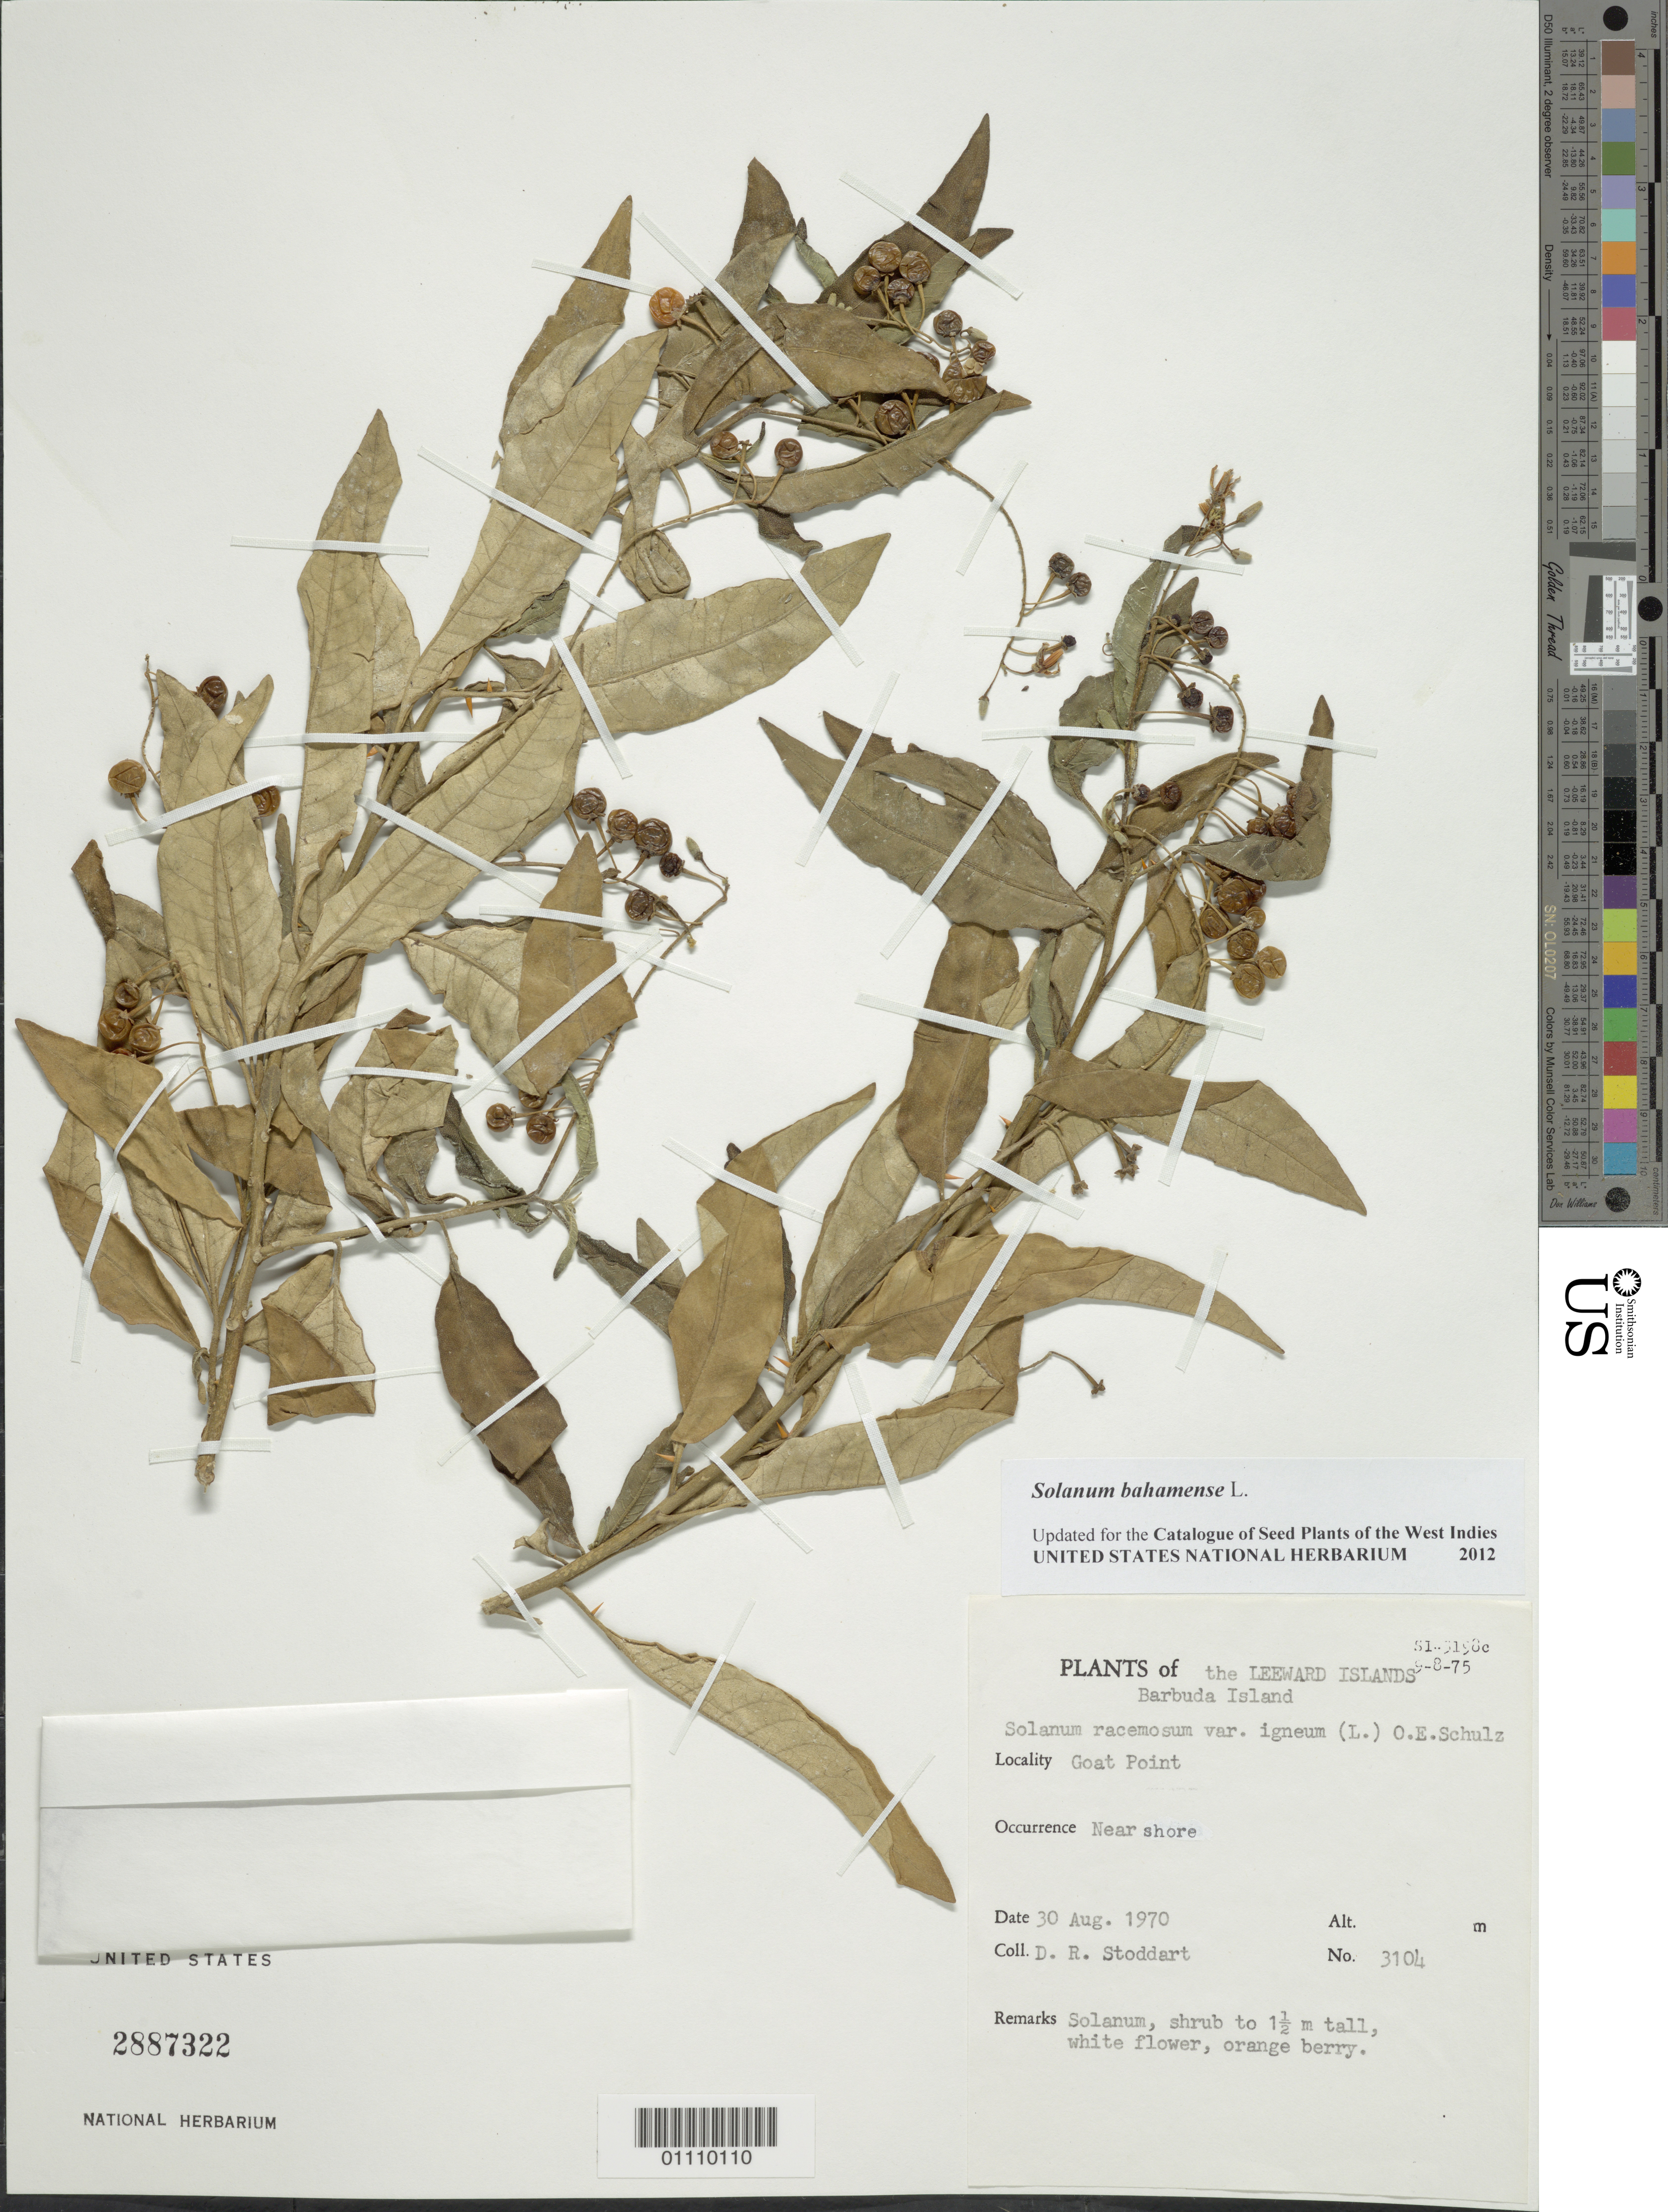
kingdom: Plantae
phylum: Tracheophyta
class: Magnoliopsida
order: Solanales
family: Solanaceae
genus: Solanum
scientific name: Solanum bahamense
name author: L.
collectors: D. R. Stoddart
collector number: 3104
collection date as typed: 30 Aug 1970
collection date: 1970-08-30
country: Antigua and Barbuda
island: Barbuda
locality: Goat Point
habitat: Near shore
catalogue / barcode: US 2887322